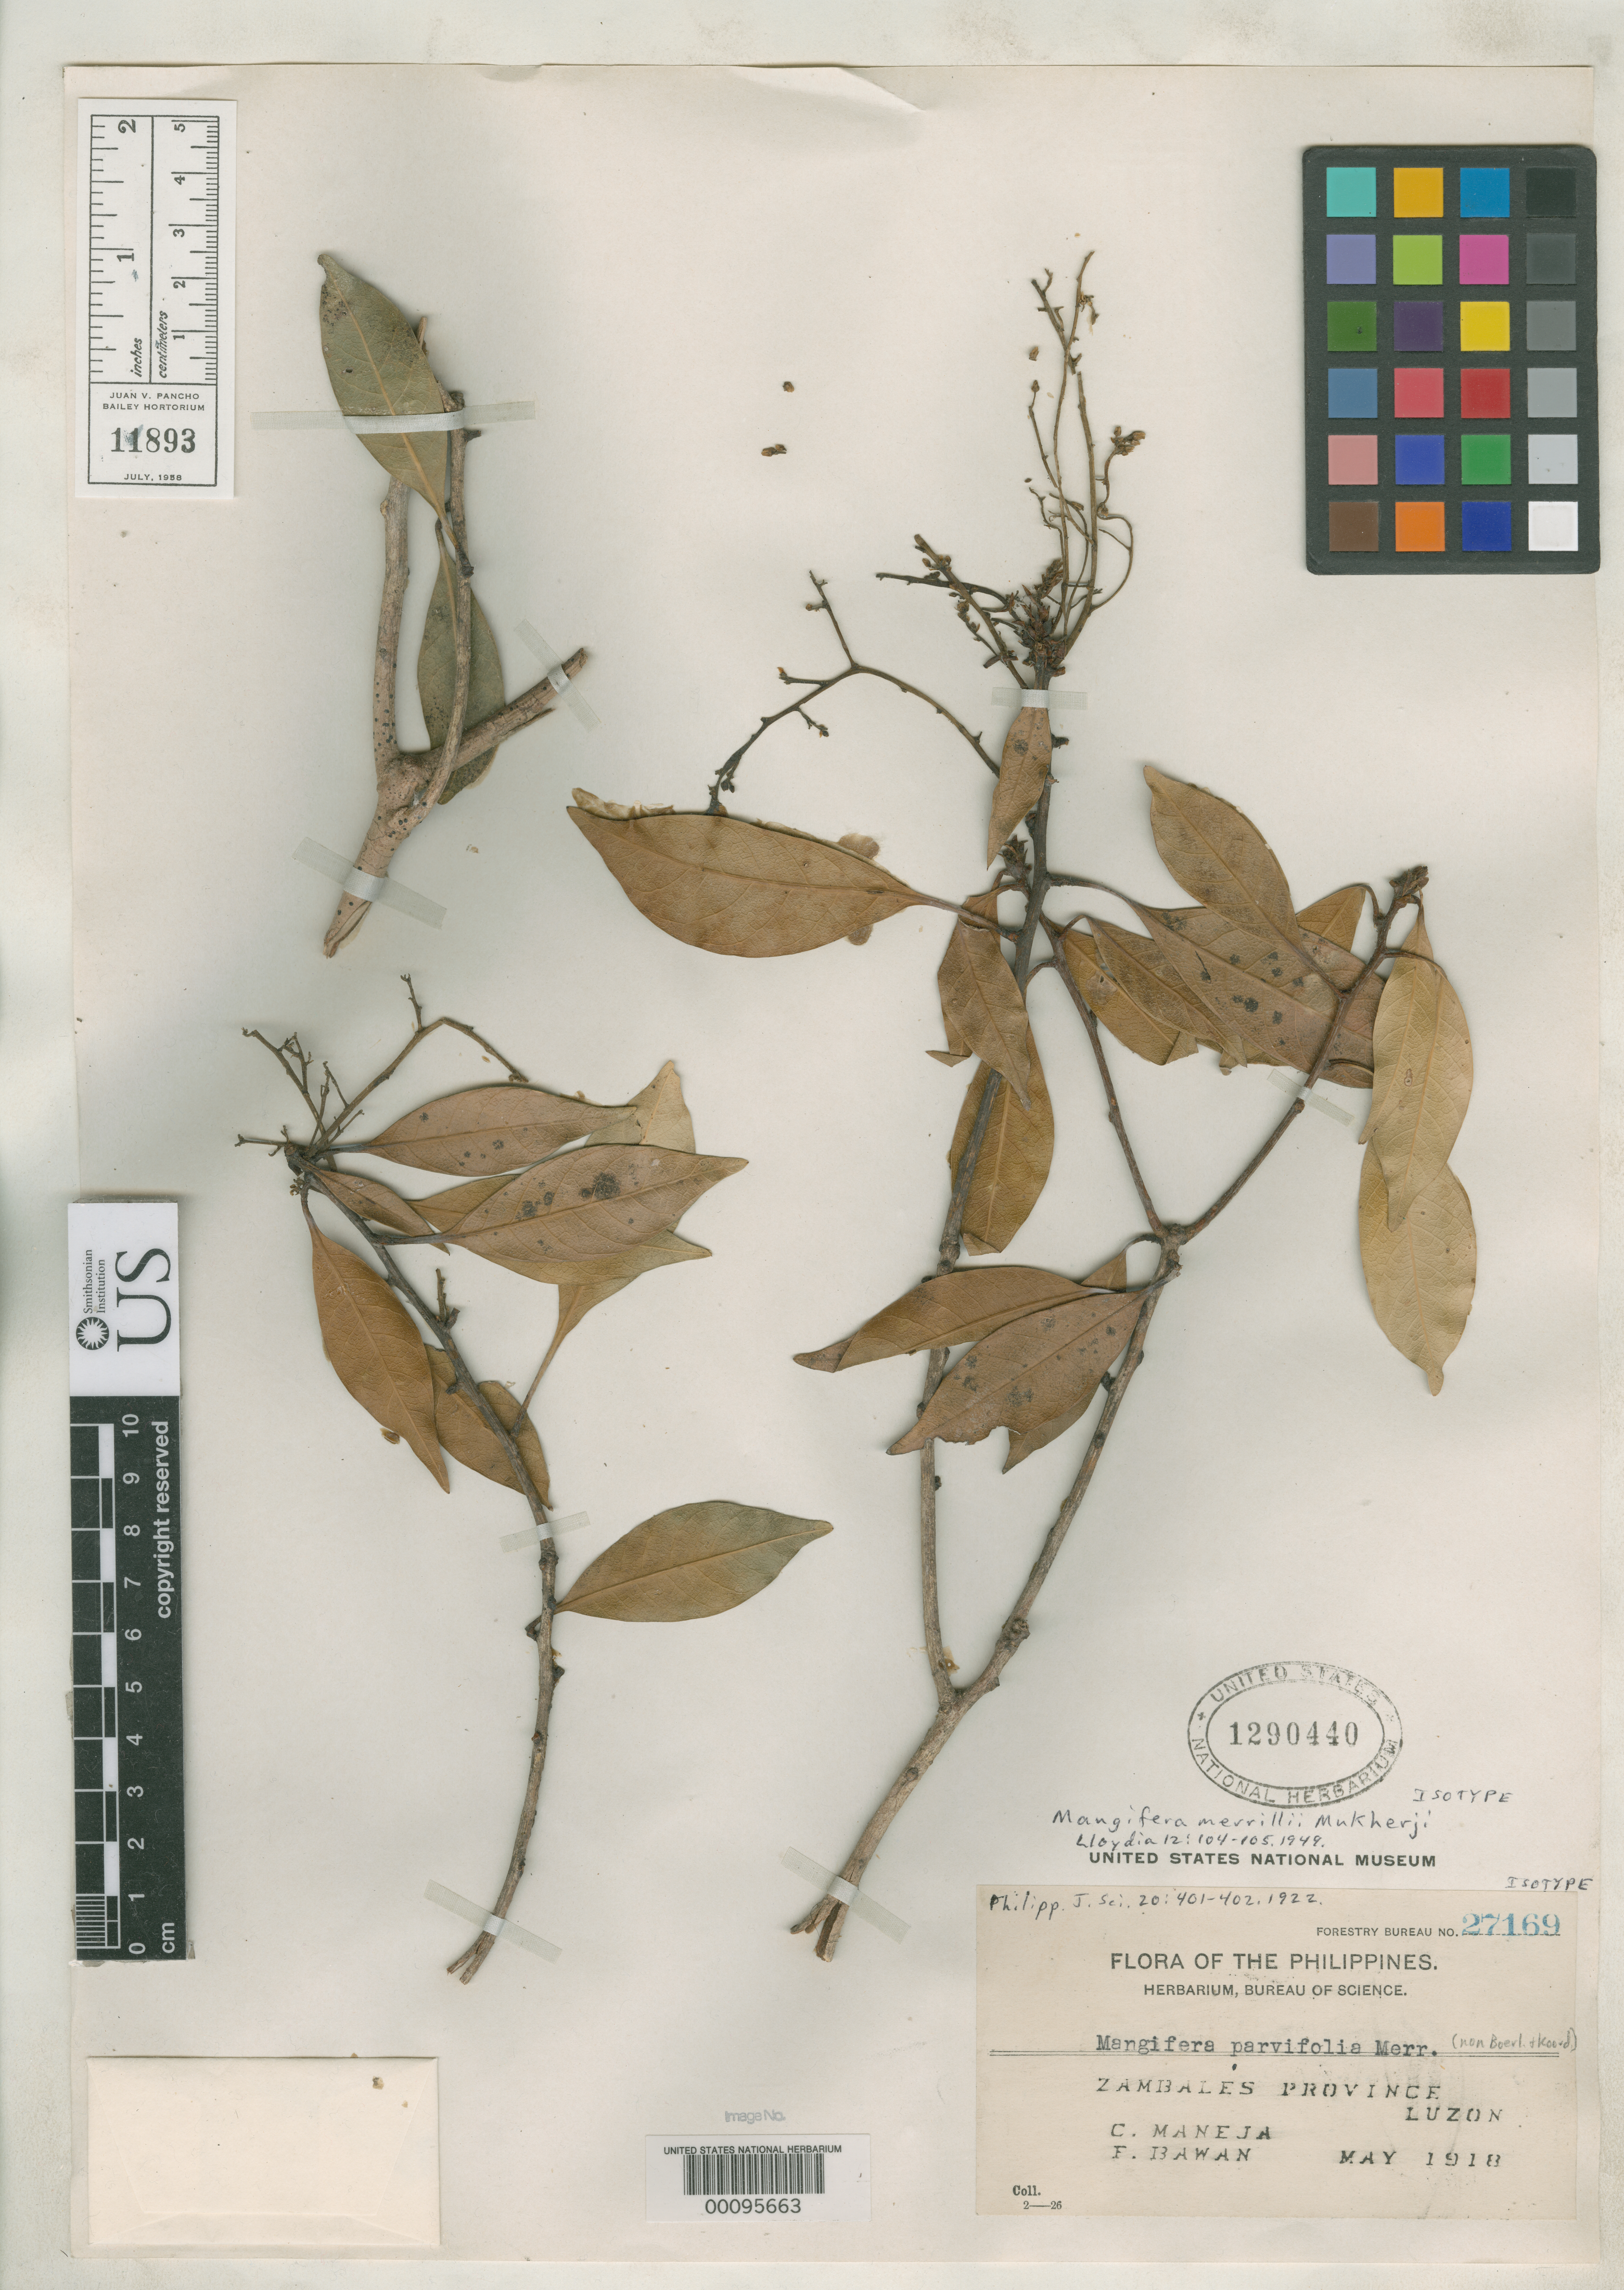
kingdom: Plantae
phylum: Tracheophyta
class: Magnoliopsida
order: Sapindales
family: Anacardiaceae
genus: Mangifera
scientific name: Mangifera parvifolia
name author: Merr.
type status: Isotype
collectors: C. Maneja & F. Bawan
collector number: Bur. Sci. 27169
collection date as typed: May 1918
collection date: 1918-05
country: Philippines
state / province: Central Luzon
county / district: Zambales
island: Luzon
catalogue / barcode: US 1290440